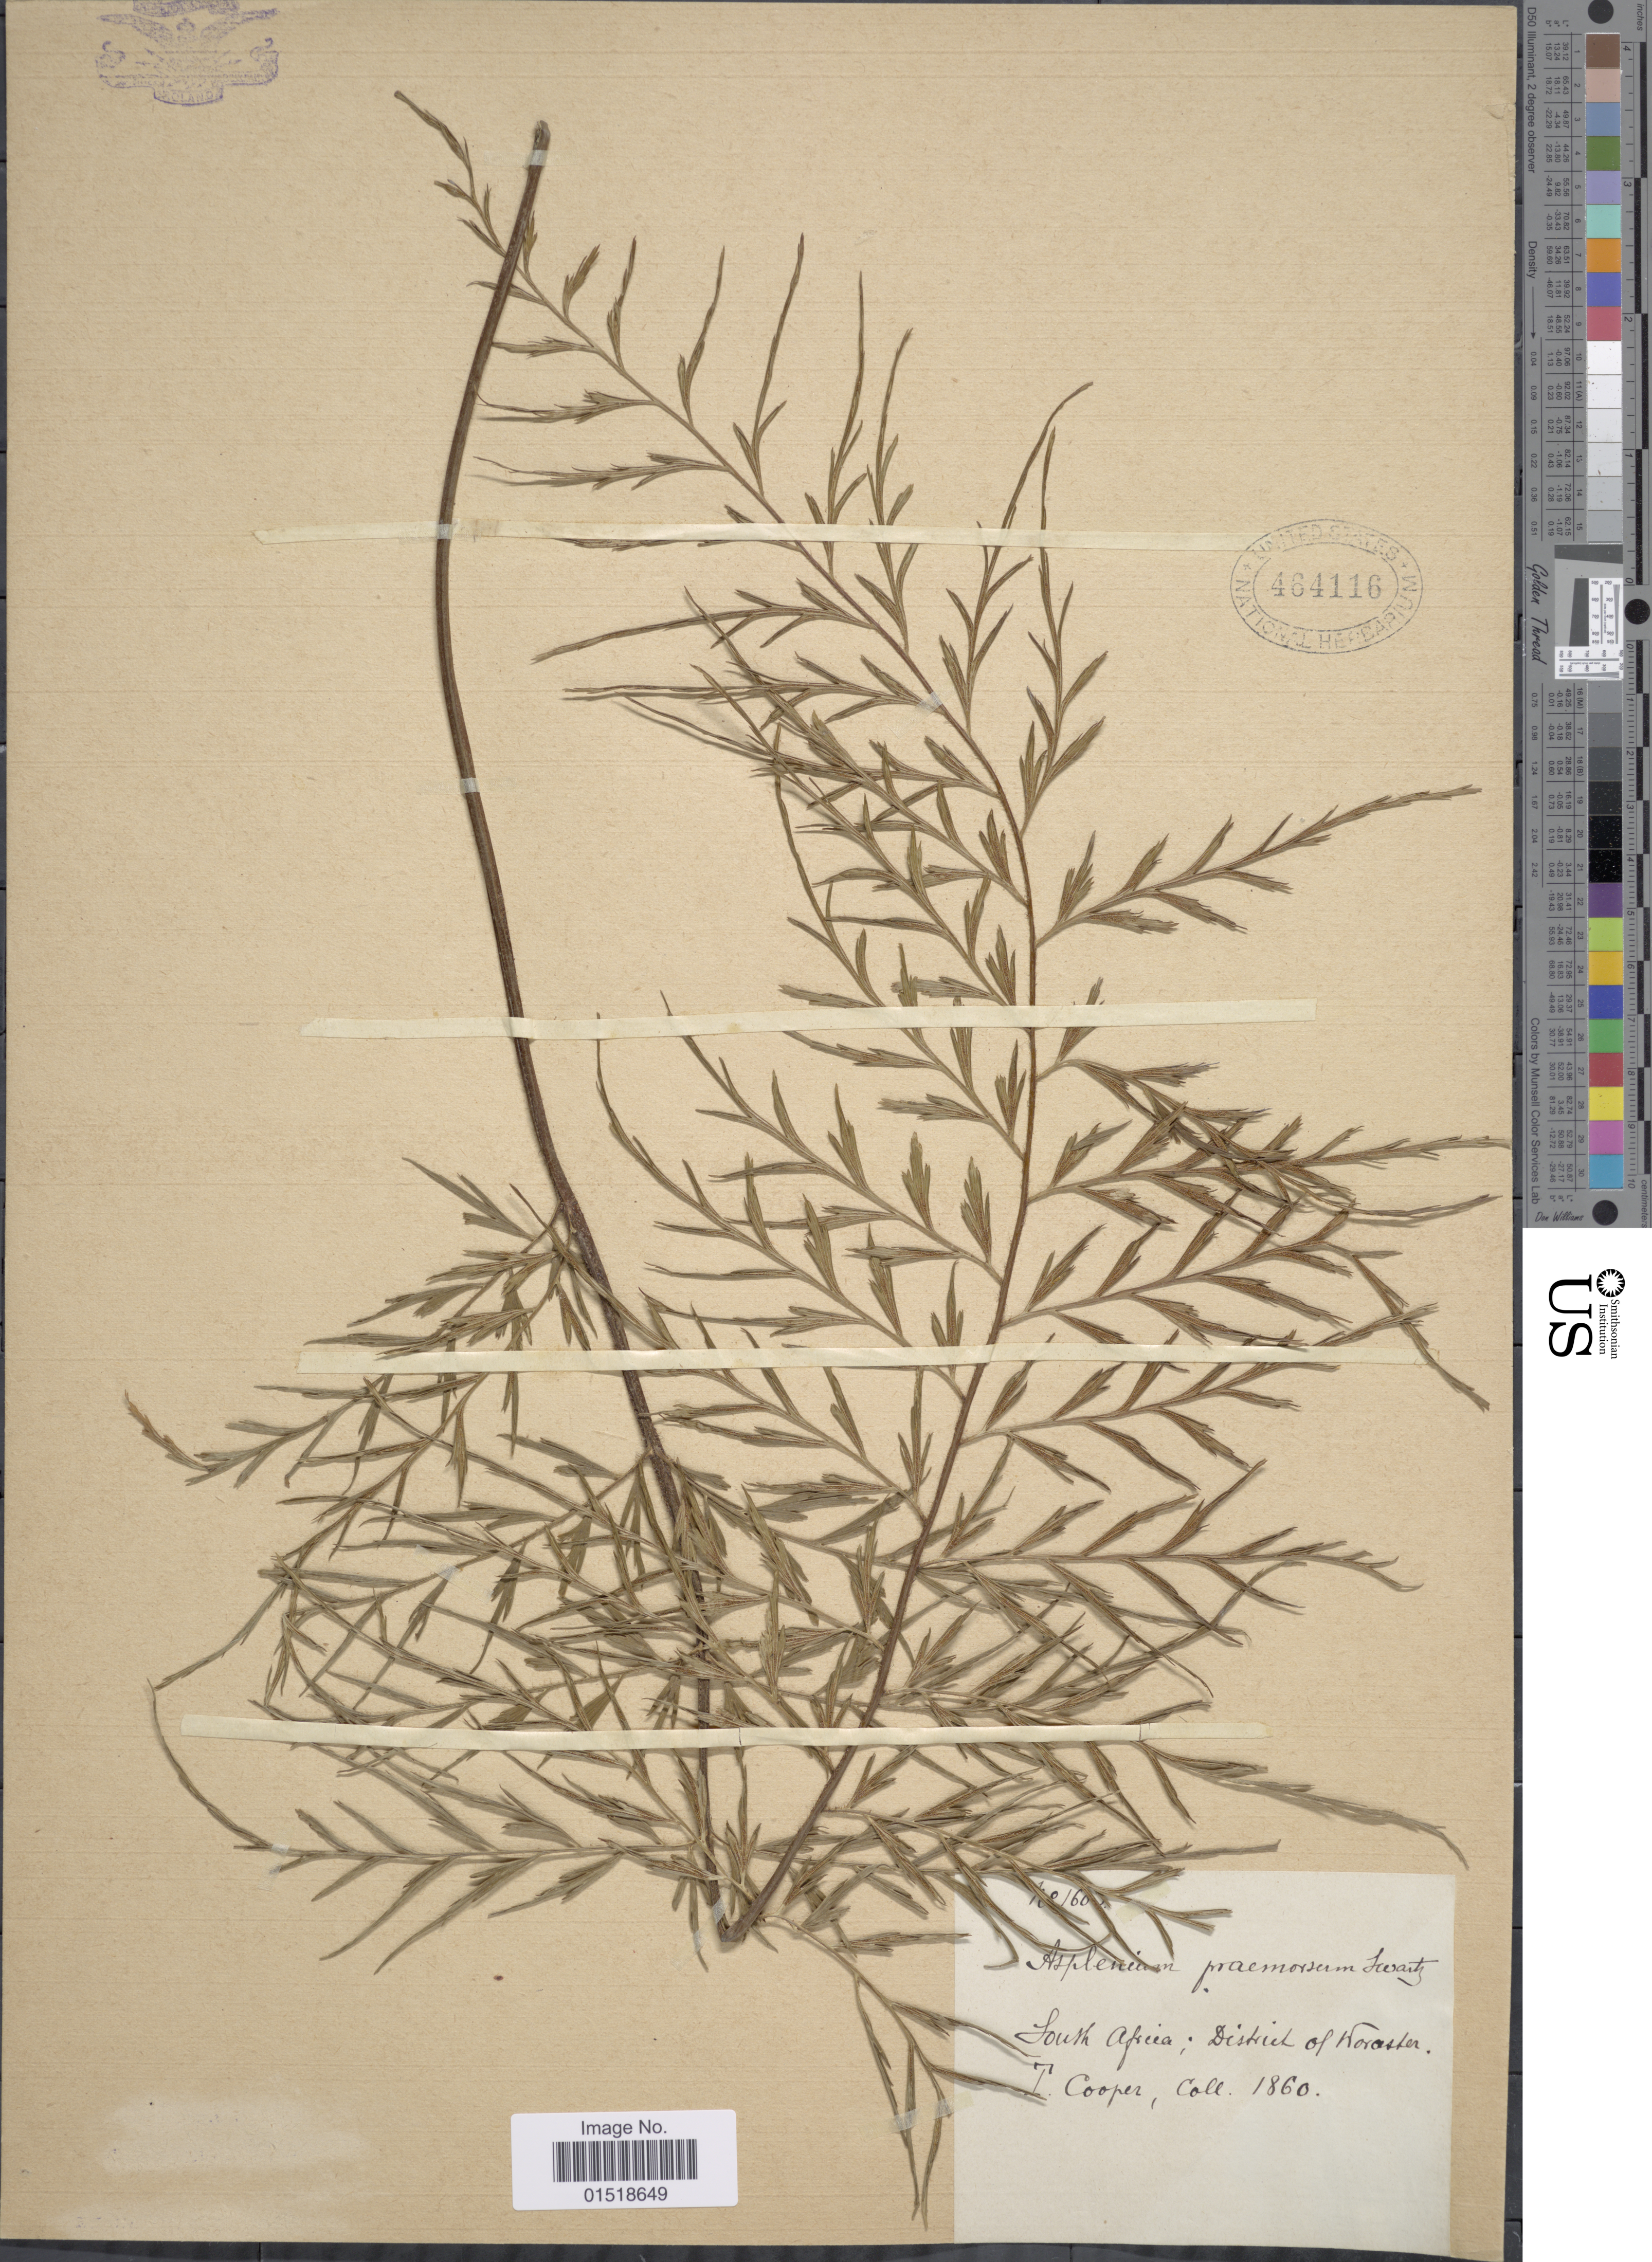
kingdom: Plantae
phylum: Tracheophyta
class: Polypodiopsida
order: Polypodiales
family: Aspleniaceae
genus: Asplenium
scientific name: Asplenium aethiopicum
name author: (Burm. f.) Bech.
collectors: T. Cooper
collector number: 160*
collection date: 1860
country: South Africa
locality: District of Worcester.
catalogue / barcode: US 464116